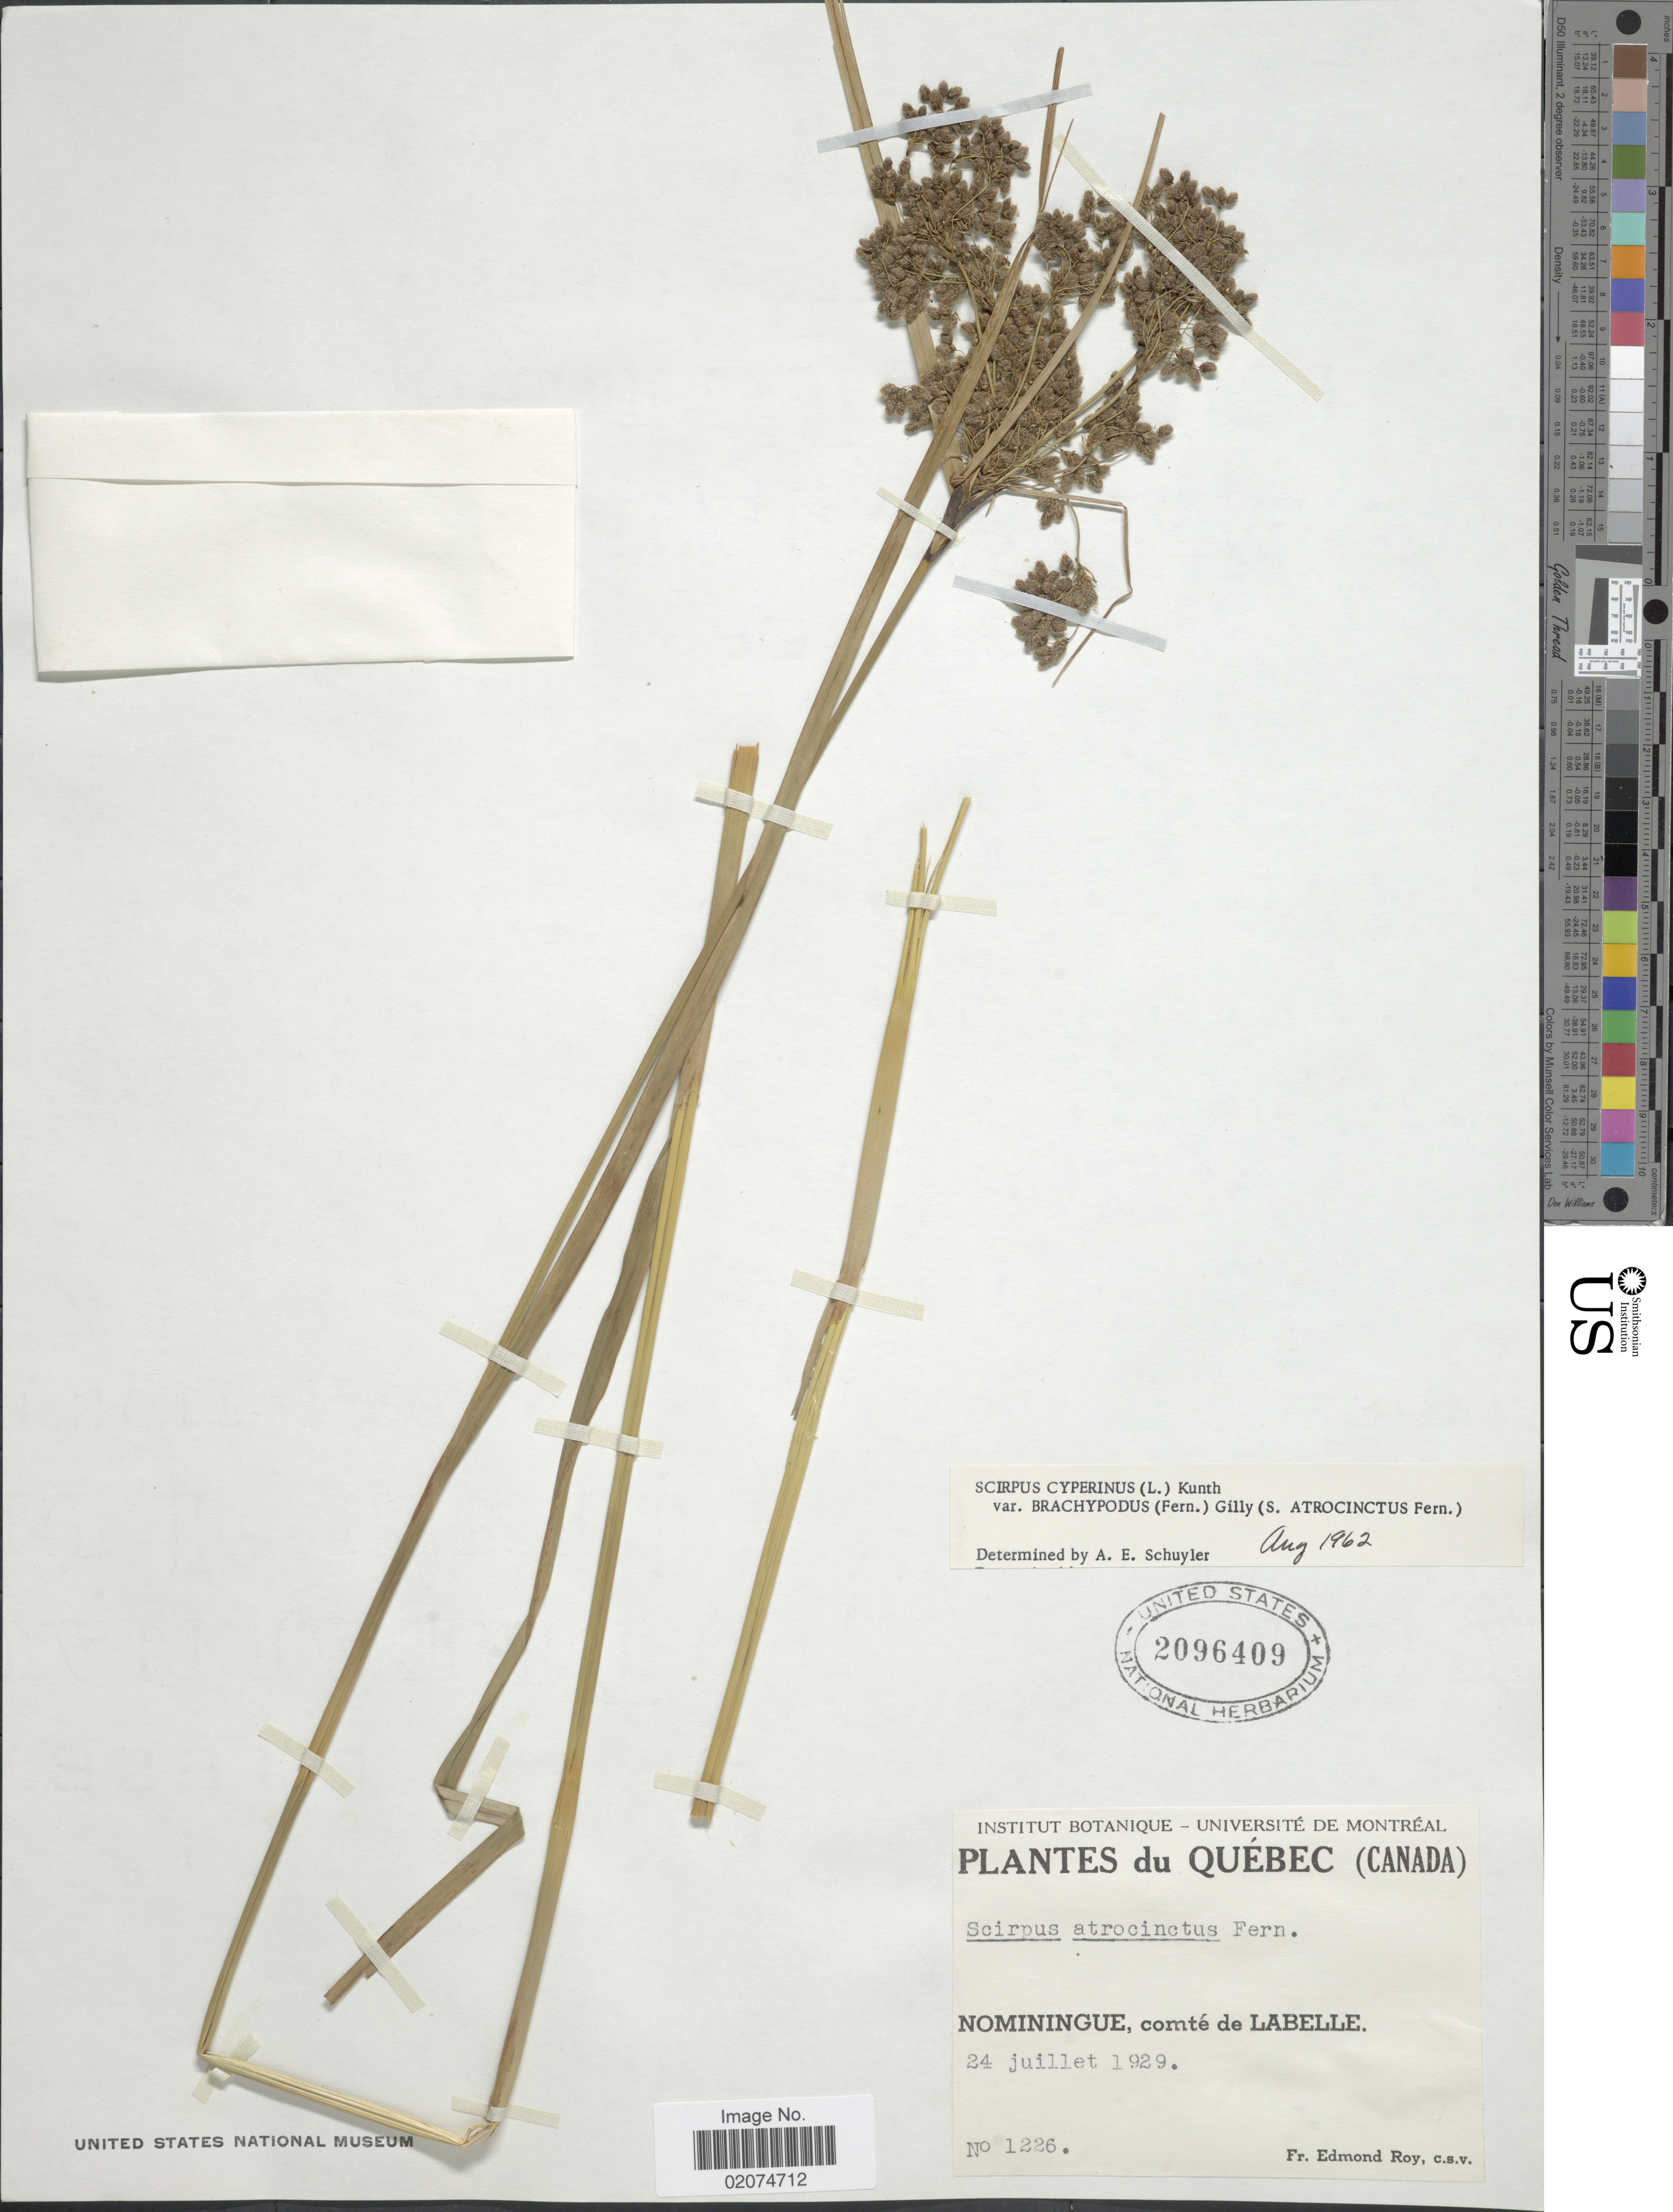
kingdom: Plantae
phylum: Tracheophyta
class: Liliopsida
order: Poales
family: Cyperaceae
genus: Scirpus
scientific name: Scirpus atrocinctus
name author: Fernald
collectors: E. Roy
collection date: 1929-07-24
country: Canada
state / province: Quebec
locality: Quebec, Nominigue, comte de Labelle.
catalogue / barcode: US 2096409